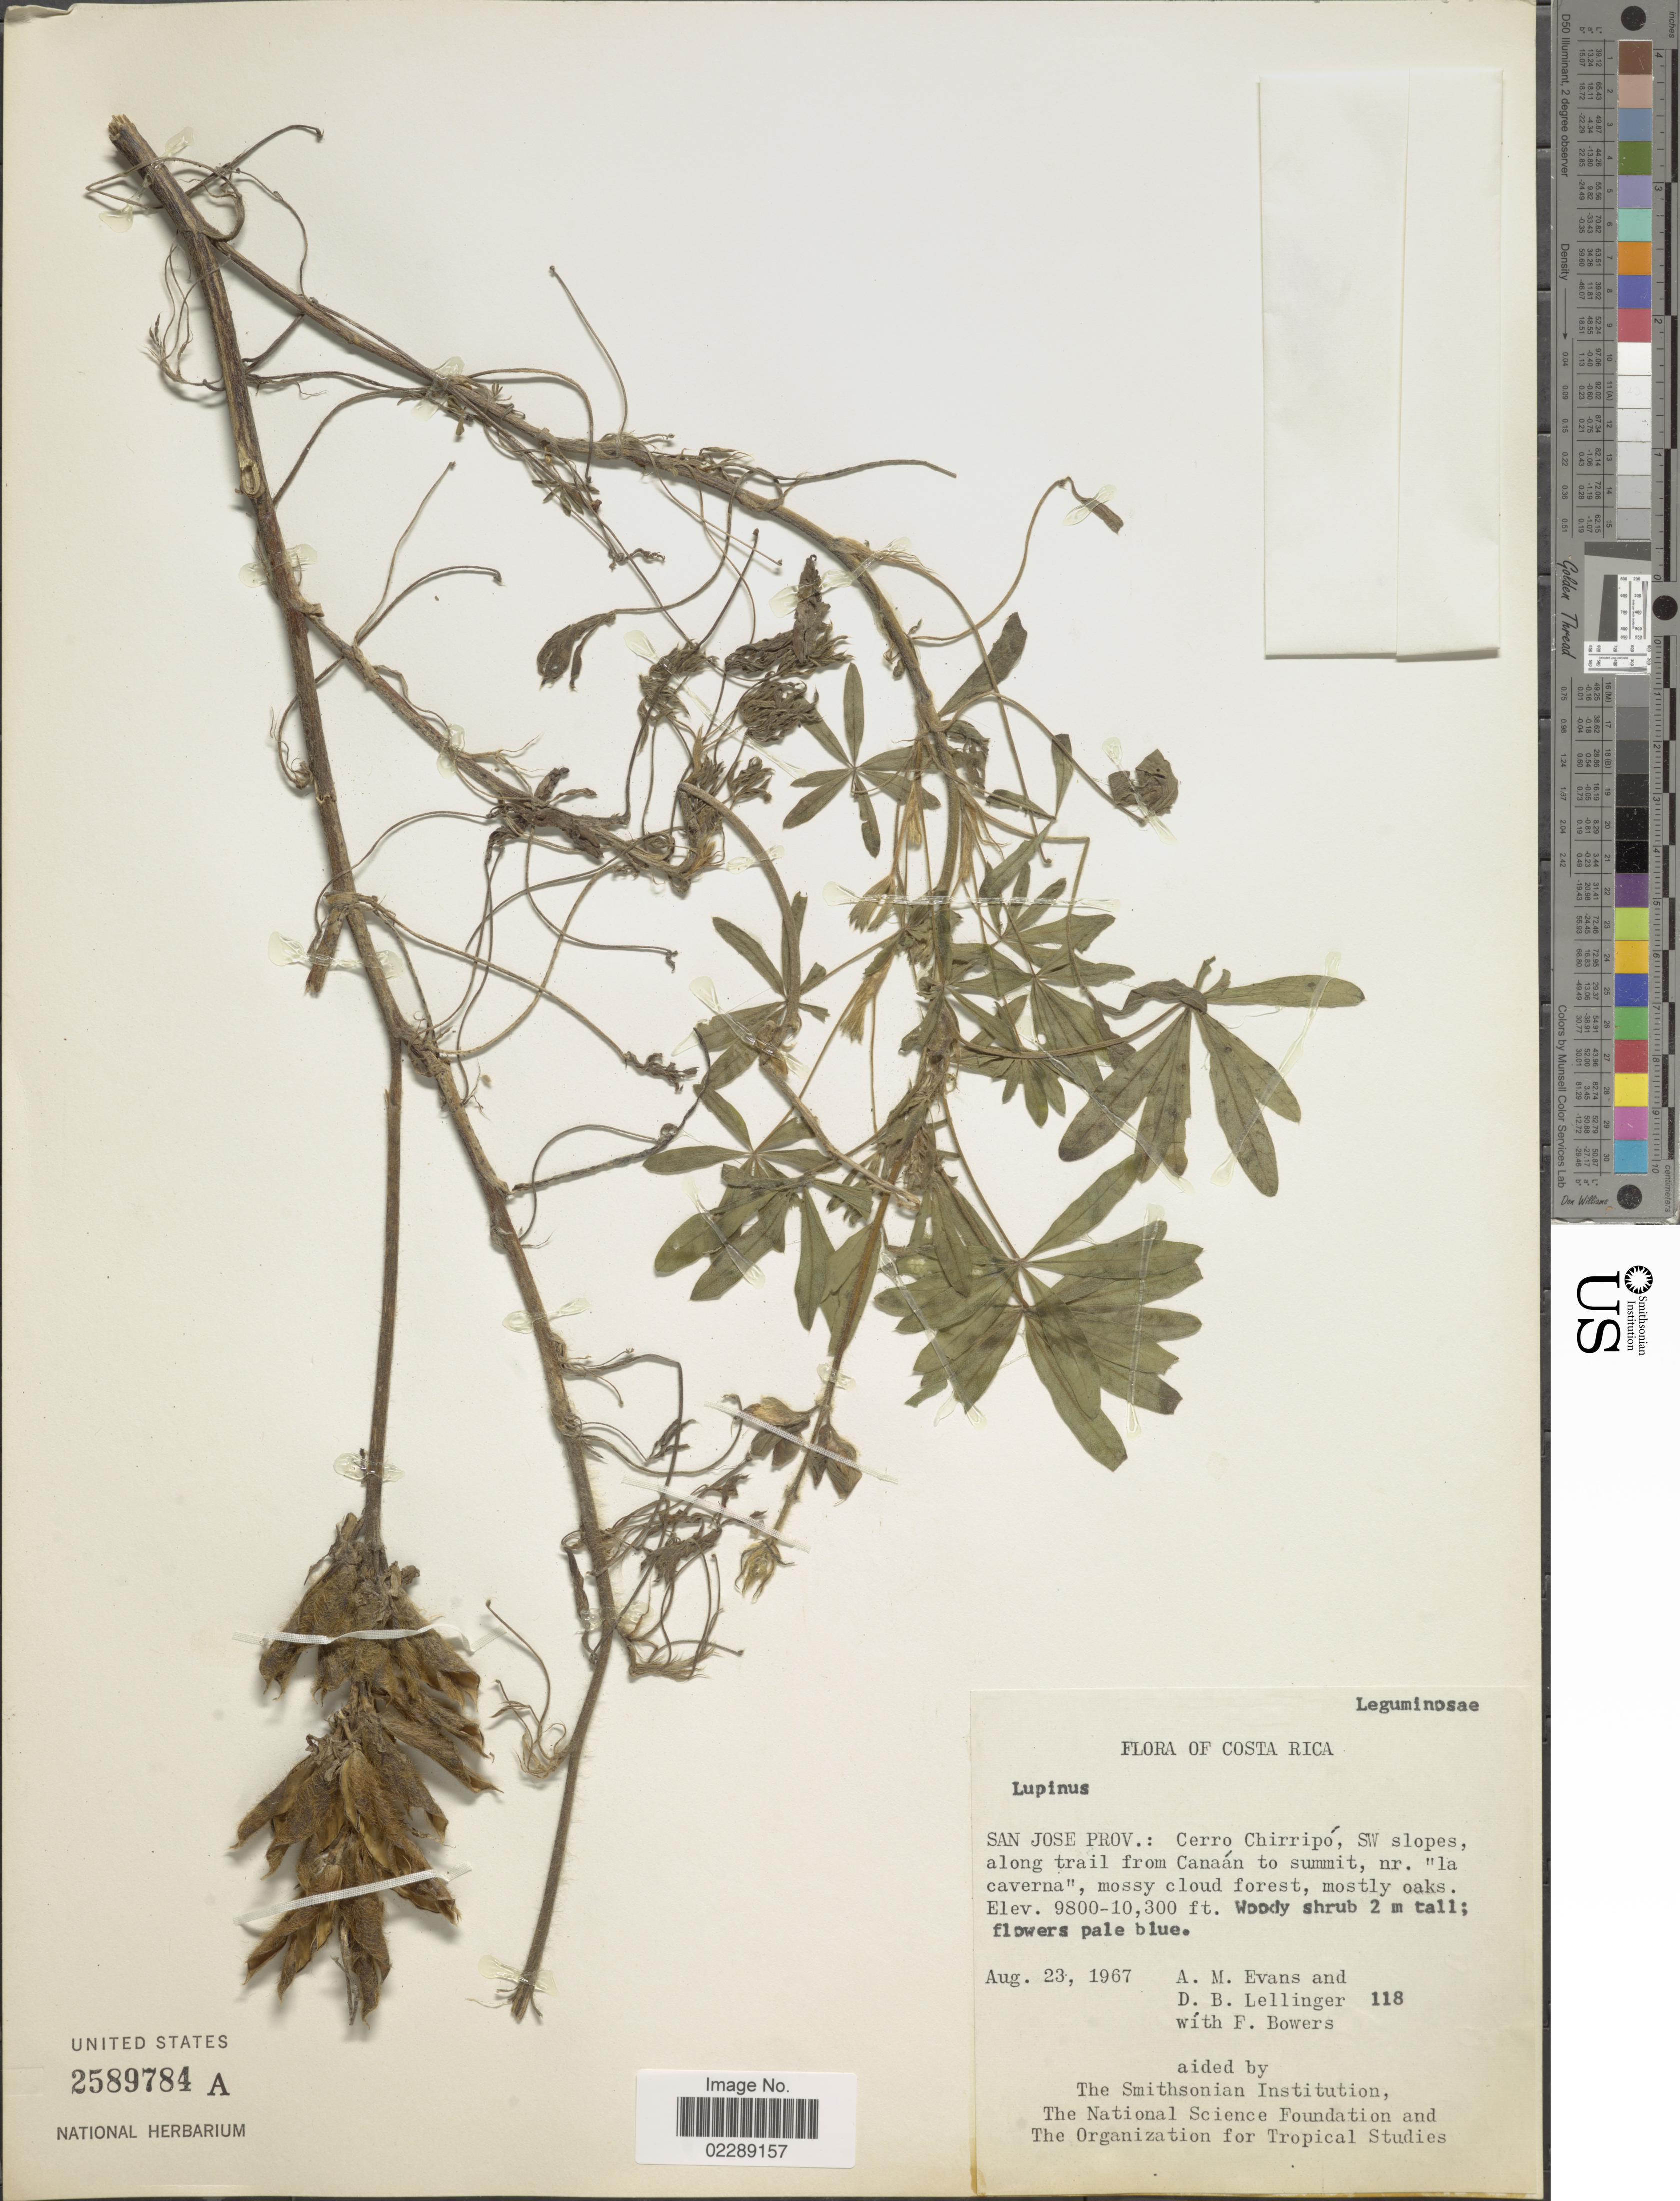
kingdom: Plantae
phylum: Tracheophyta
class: Magnoliopsida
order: Fabales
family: Fabaceae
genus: Lupinus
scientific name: Lupinus sp.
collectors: A. M. Evans, D. B. Lellinger & F. Bowers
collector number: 118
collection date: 1968-08-23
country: Costa Rica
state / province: San José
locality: San Jose Prov.: Cerro Chirripo, SW slopes, along trail from Canaan to summit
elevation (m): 2987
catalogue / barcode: US 2589784A